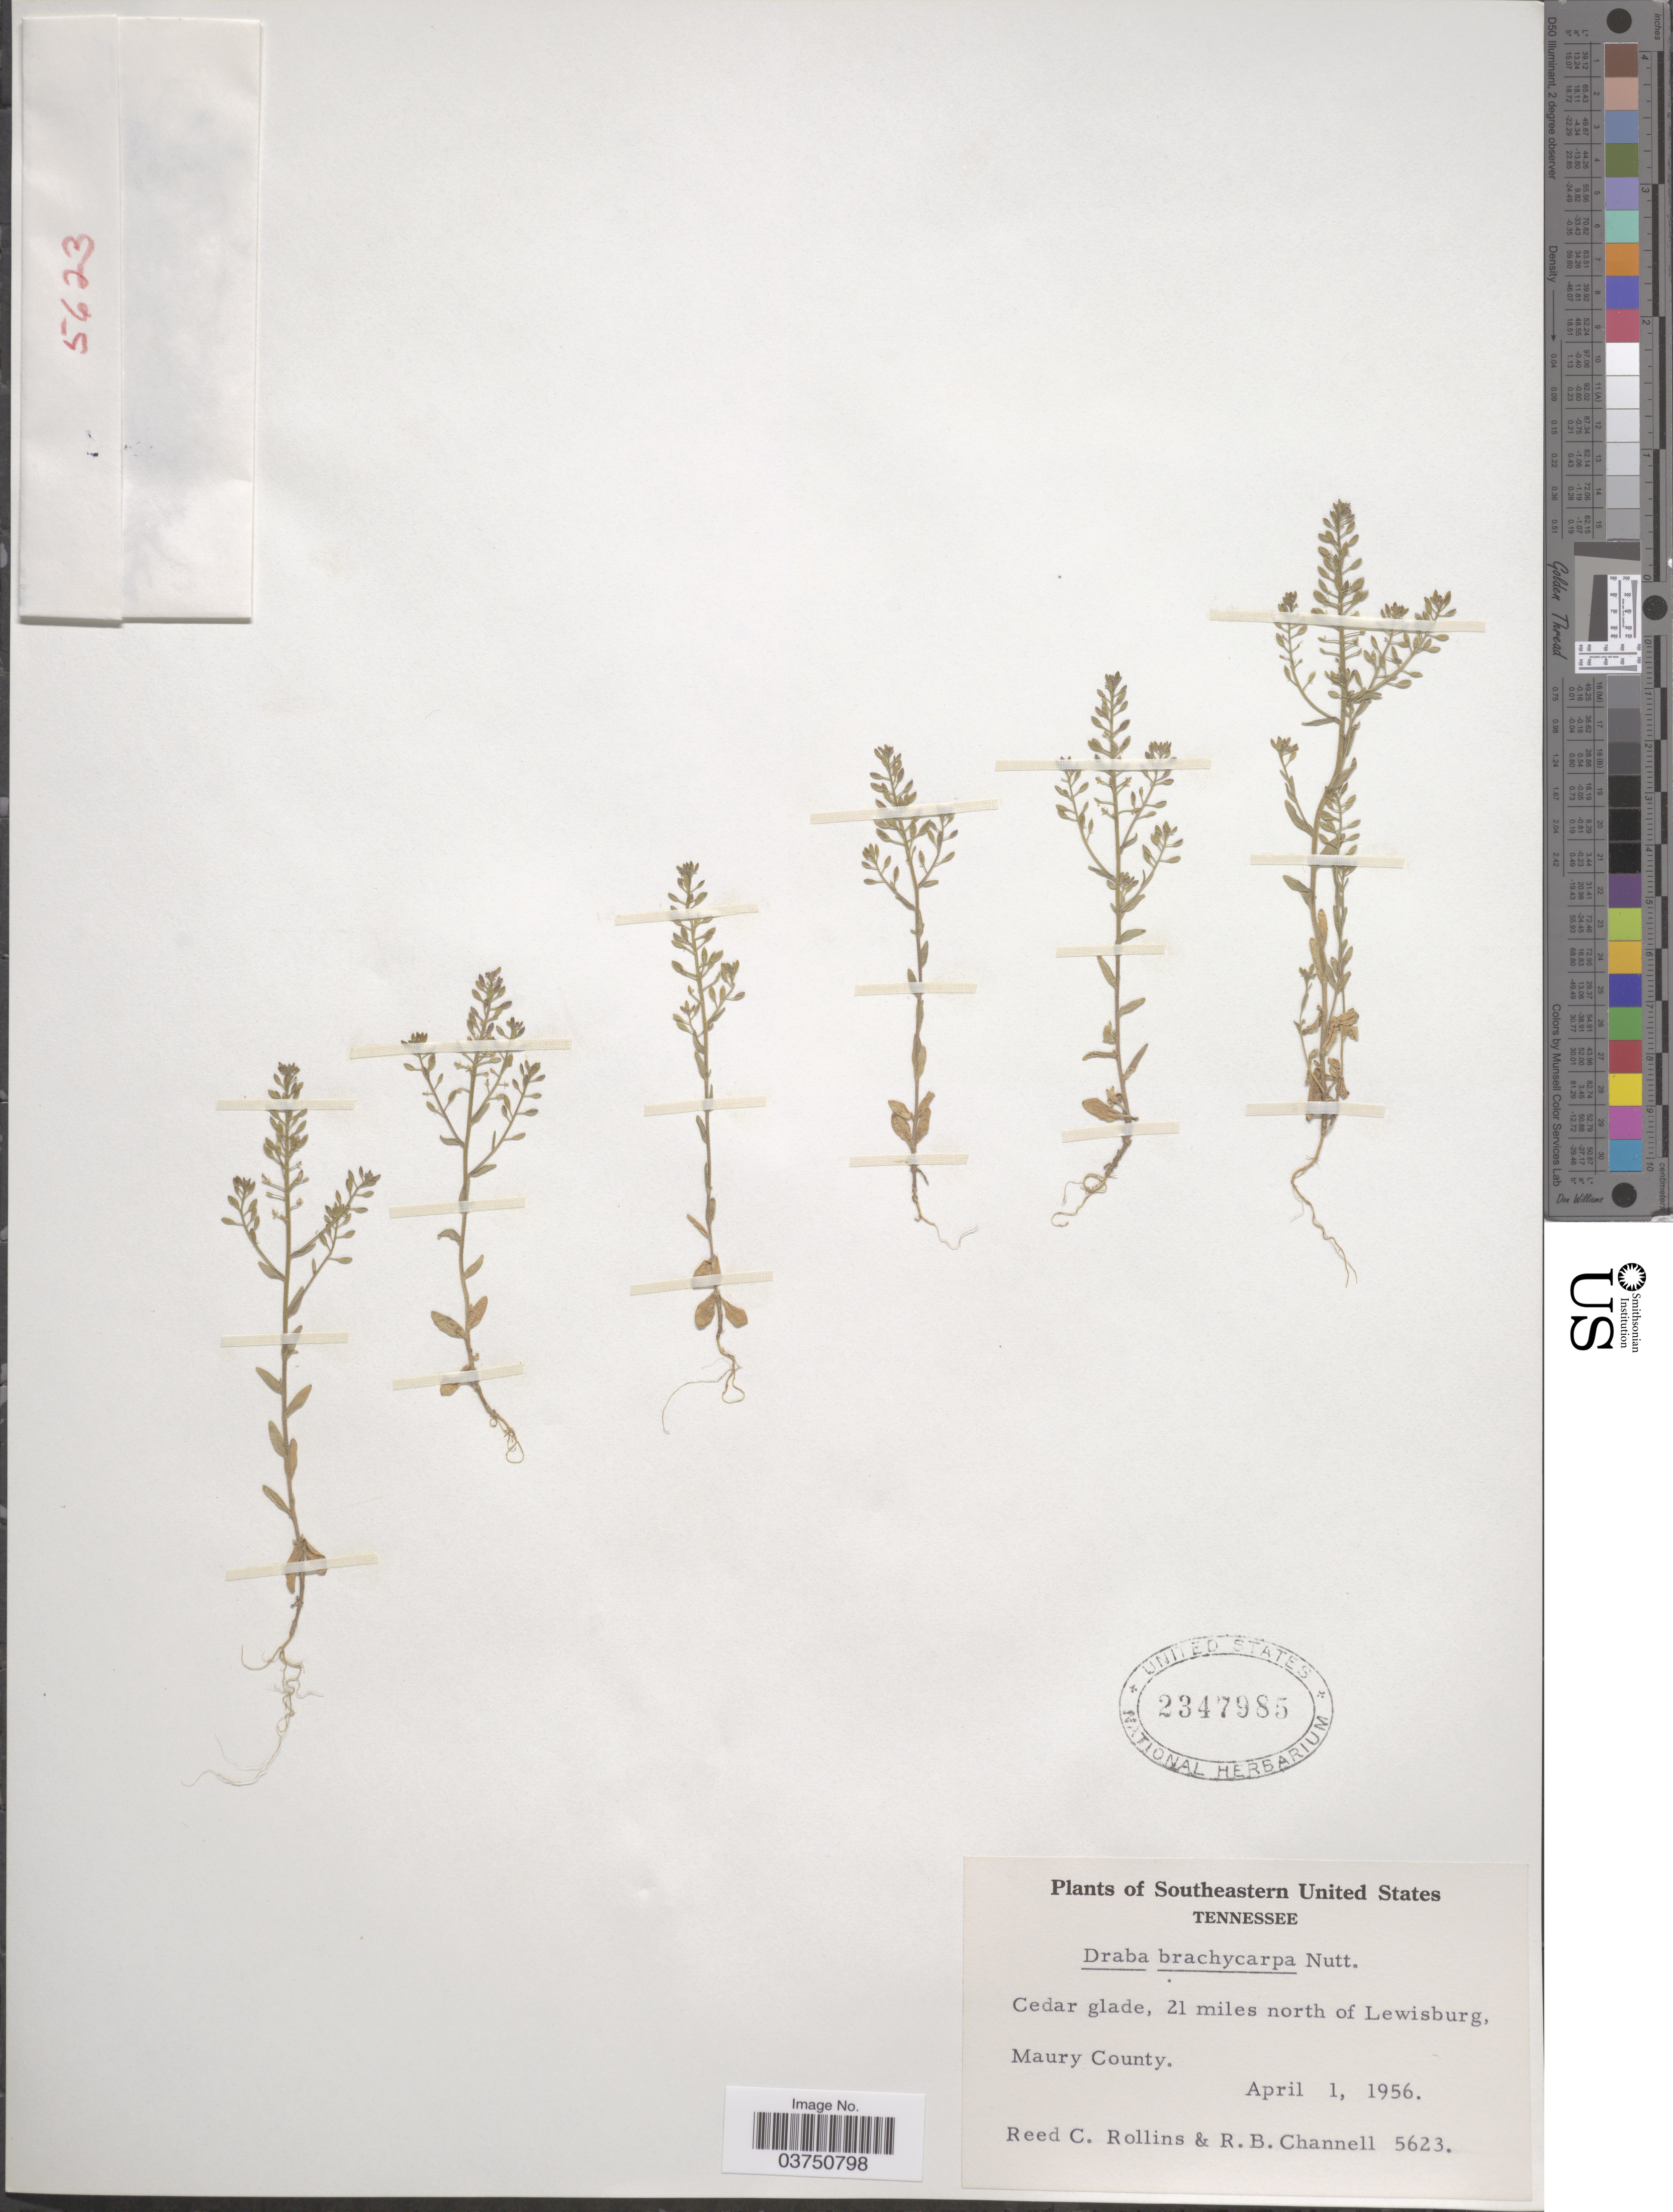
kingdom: Plantae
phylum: Tracheophyta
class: Magnoliopsida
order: Brassicales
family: Brassicaceae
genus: Draba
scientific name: Draba brachycarpa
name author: (Nutt.) Torr. & A. Gray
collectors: R. C. Rollins & R. B. Channell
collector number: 5623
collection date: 1956-04-01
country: United States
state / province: Tennessee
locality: Southeastern United States. Cedar glade, 21 miles north of Lewisburg, Maury County.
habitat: cedar glade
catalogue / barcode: US 2347985